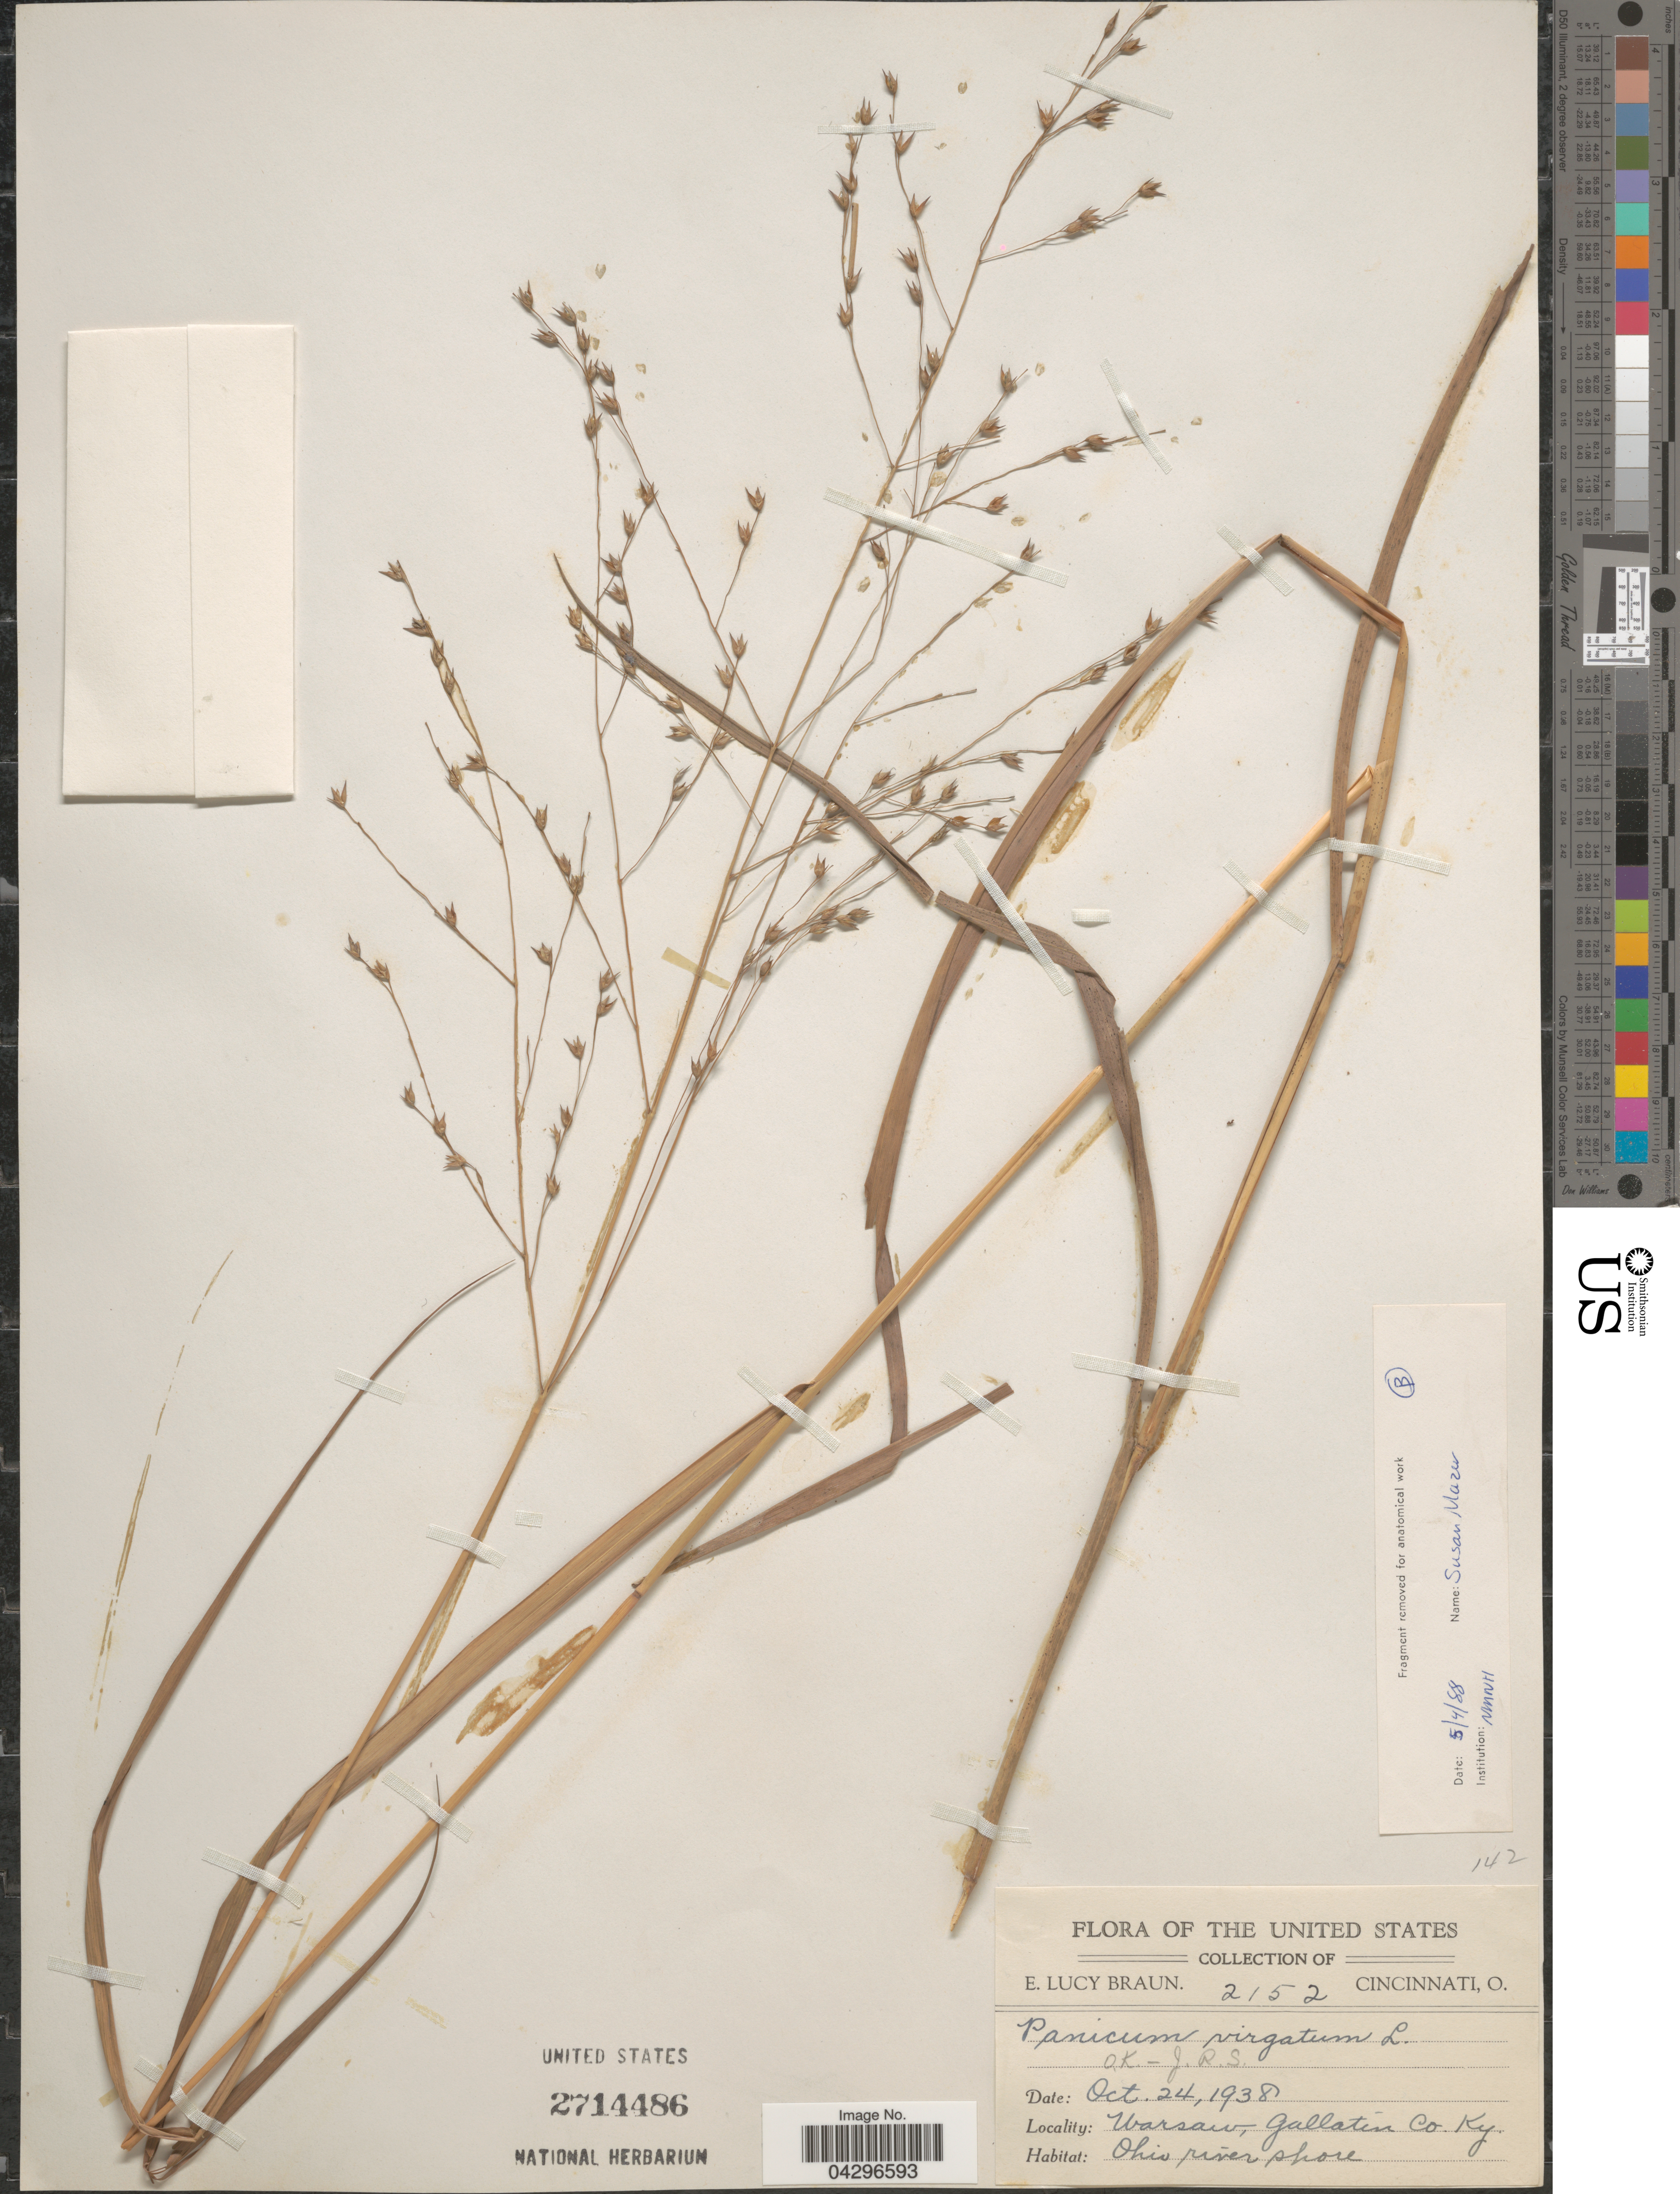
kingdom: Plantae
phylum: Tracheophyta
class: Liliopsida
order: Poales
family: Poaceae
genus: Panicum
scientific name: Panicum virgatum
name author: L.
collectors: E. L. Braun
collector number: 2152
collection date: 1938-10-24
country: United States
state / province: Kentucky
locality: Warsaw, Gallatin Co. Ohio river shore.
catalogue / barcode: US 2714486